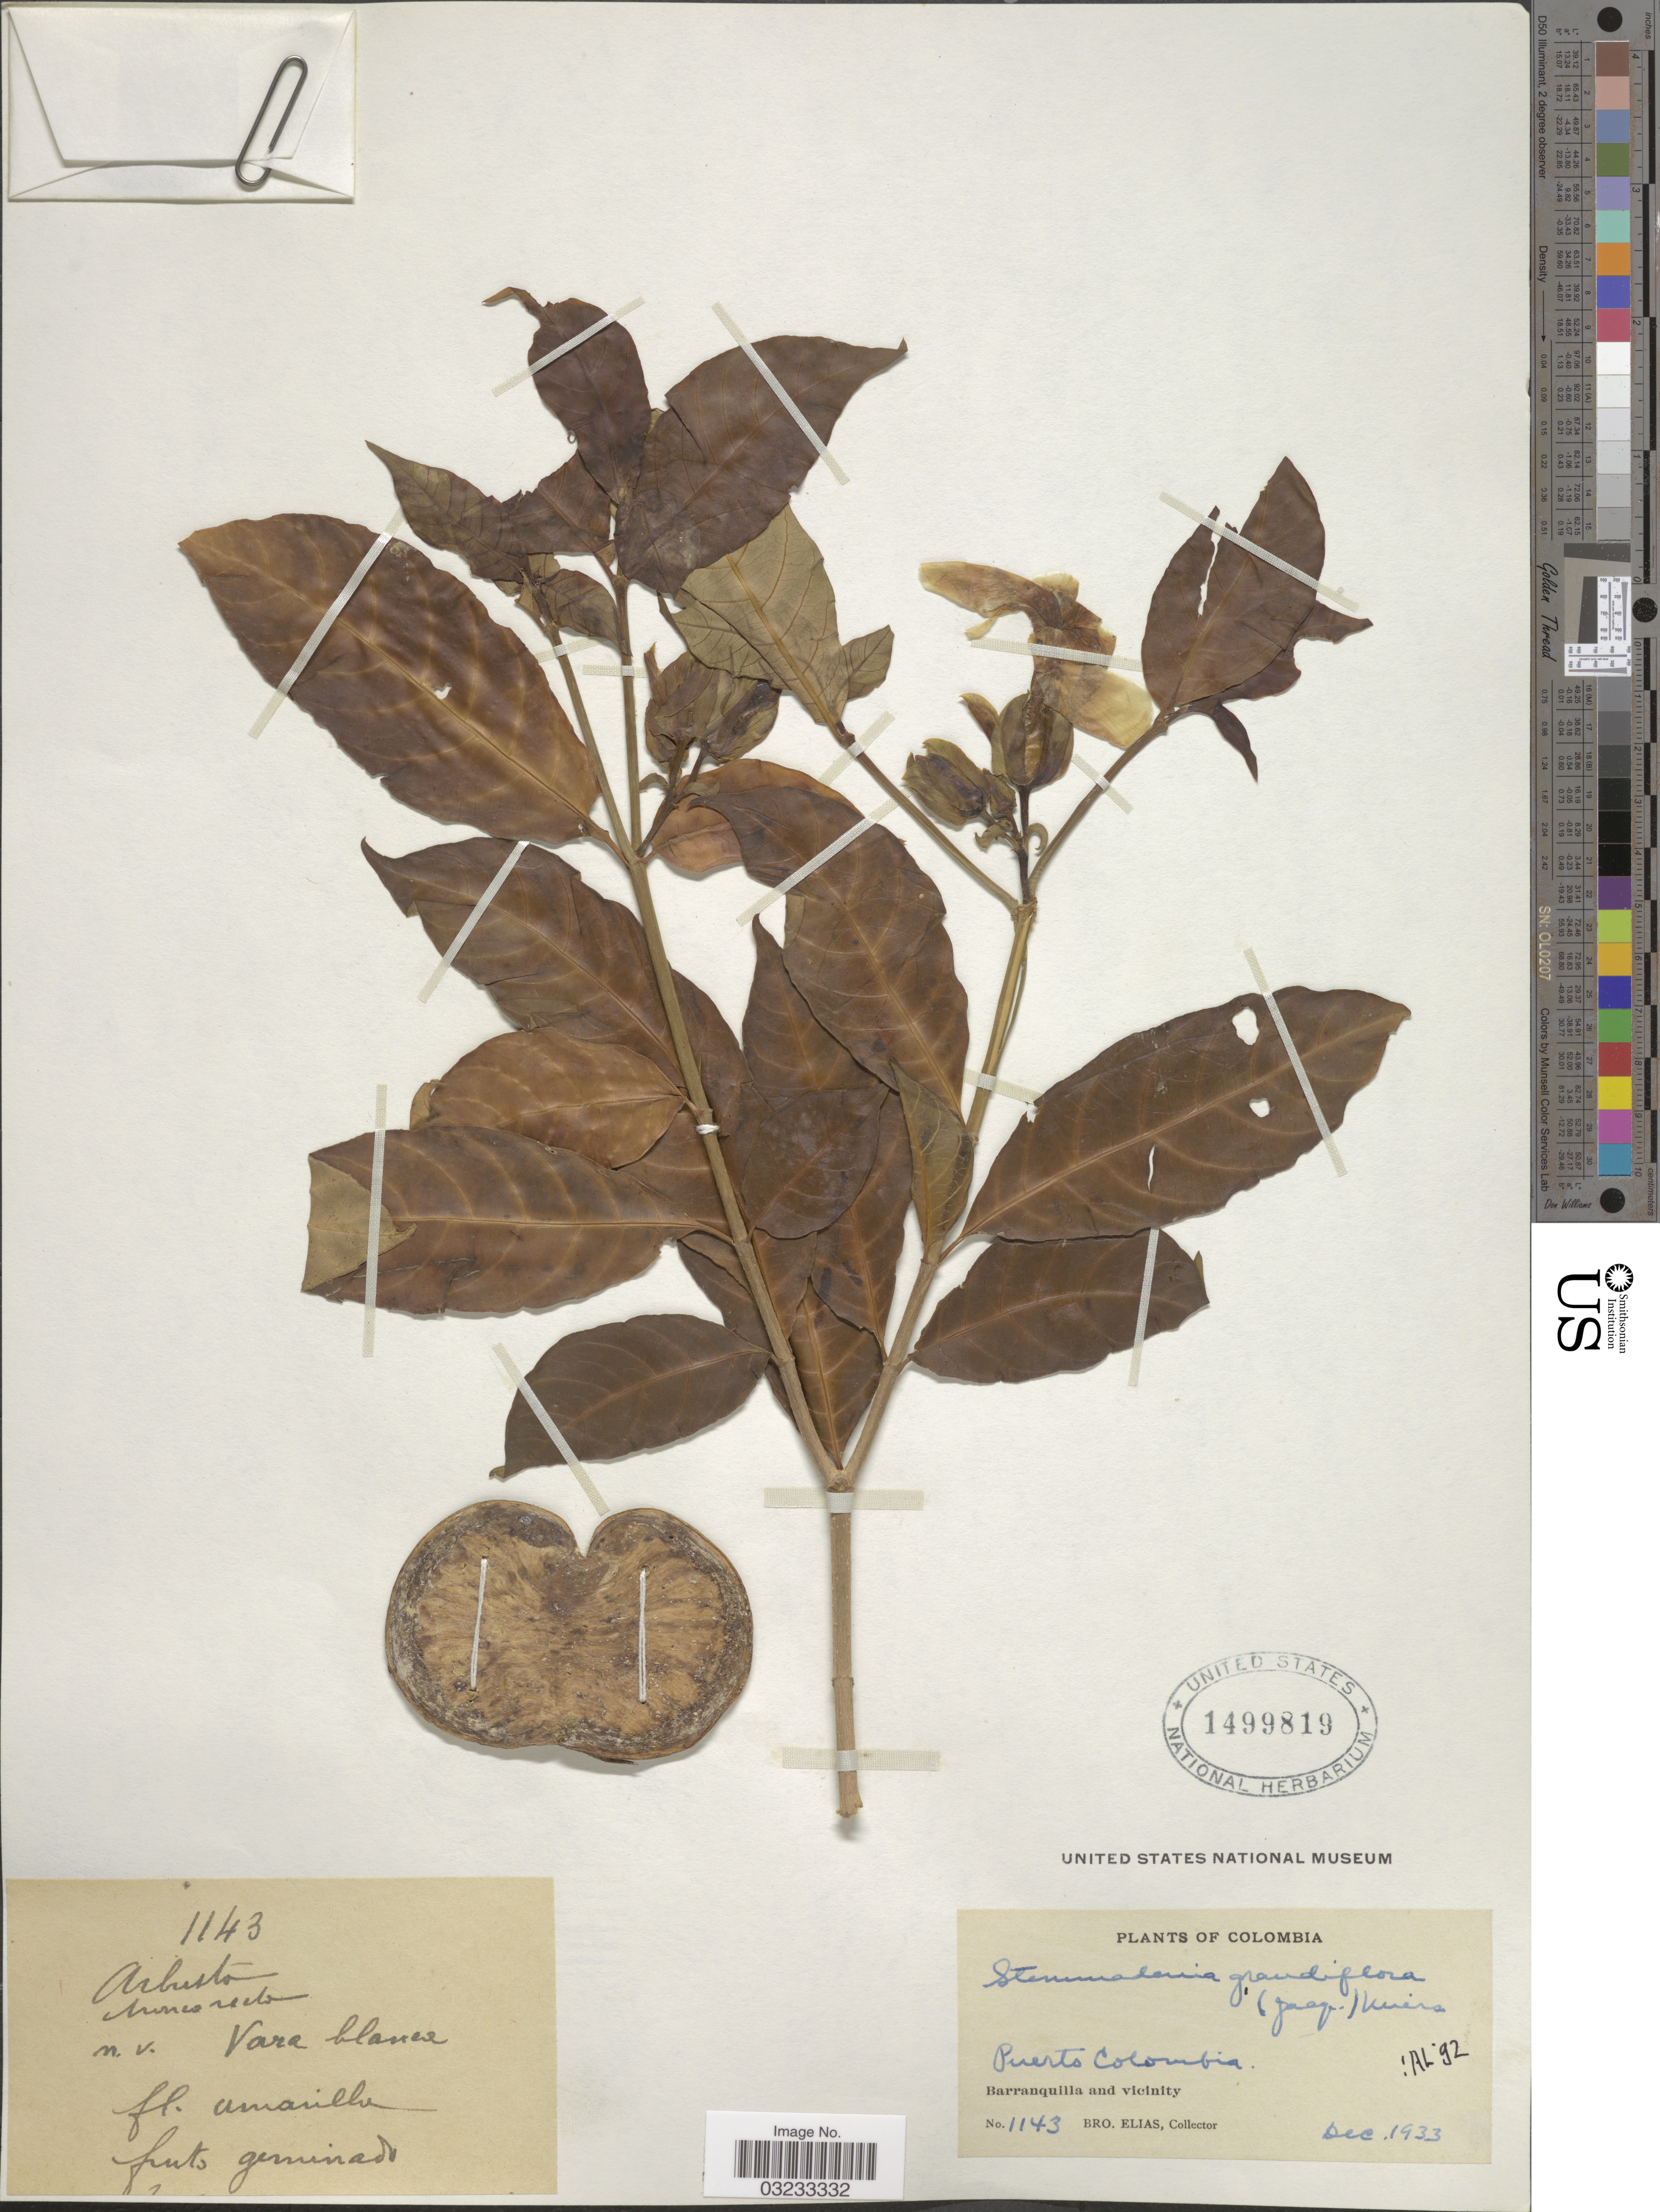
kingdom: Plantae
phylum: Tracheophyta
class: Magnoliopsida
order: Gentianales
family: Apocynaceae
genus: Stemmadenia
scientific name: Stemmadenia grandiflora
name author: (Jacq.) Miers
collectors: Bro. Elias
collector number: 1143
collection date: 1933-12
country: Colombia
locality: Puerto Colombia, Barranquilla and vicinity.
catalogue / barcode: US 1499819